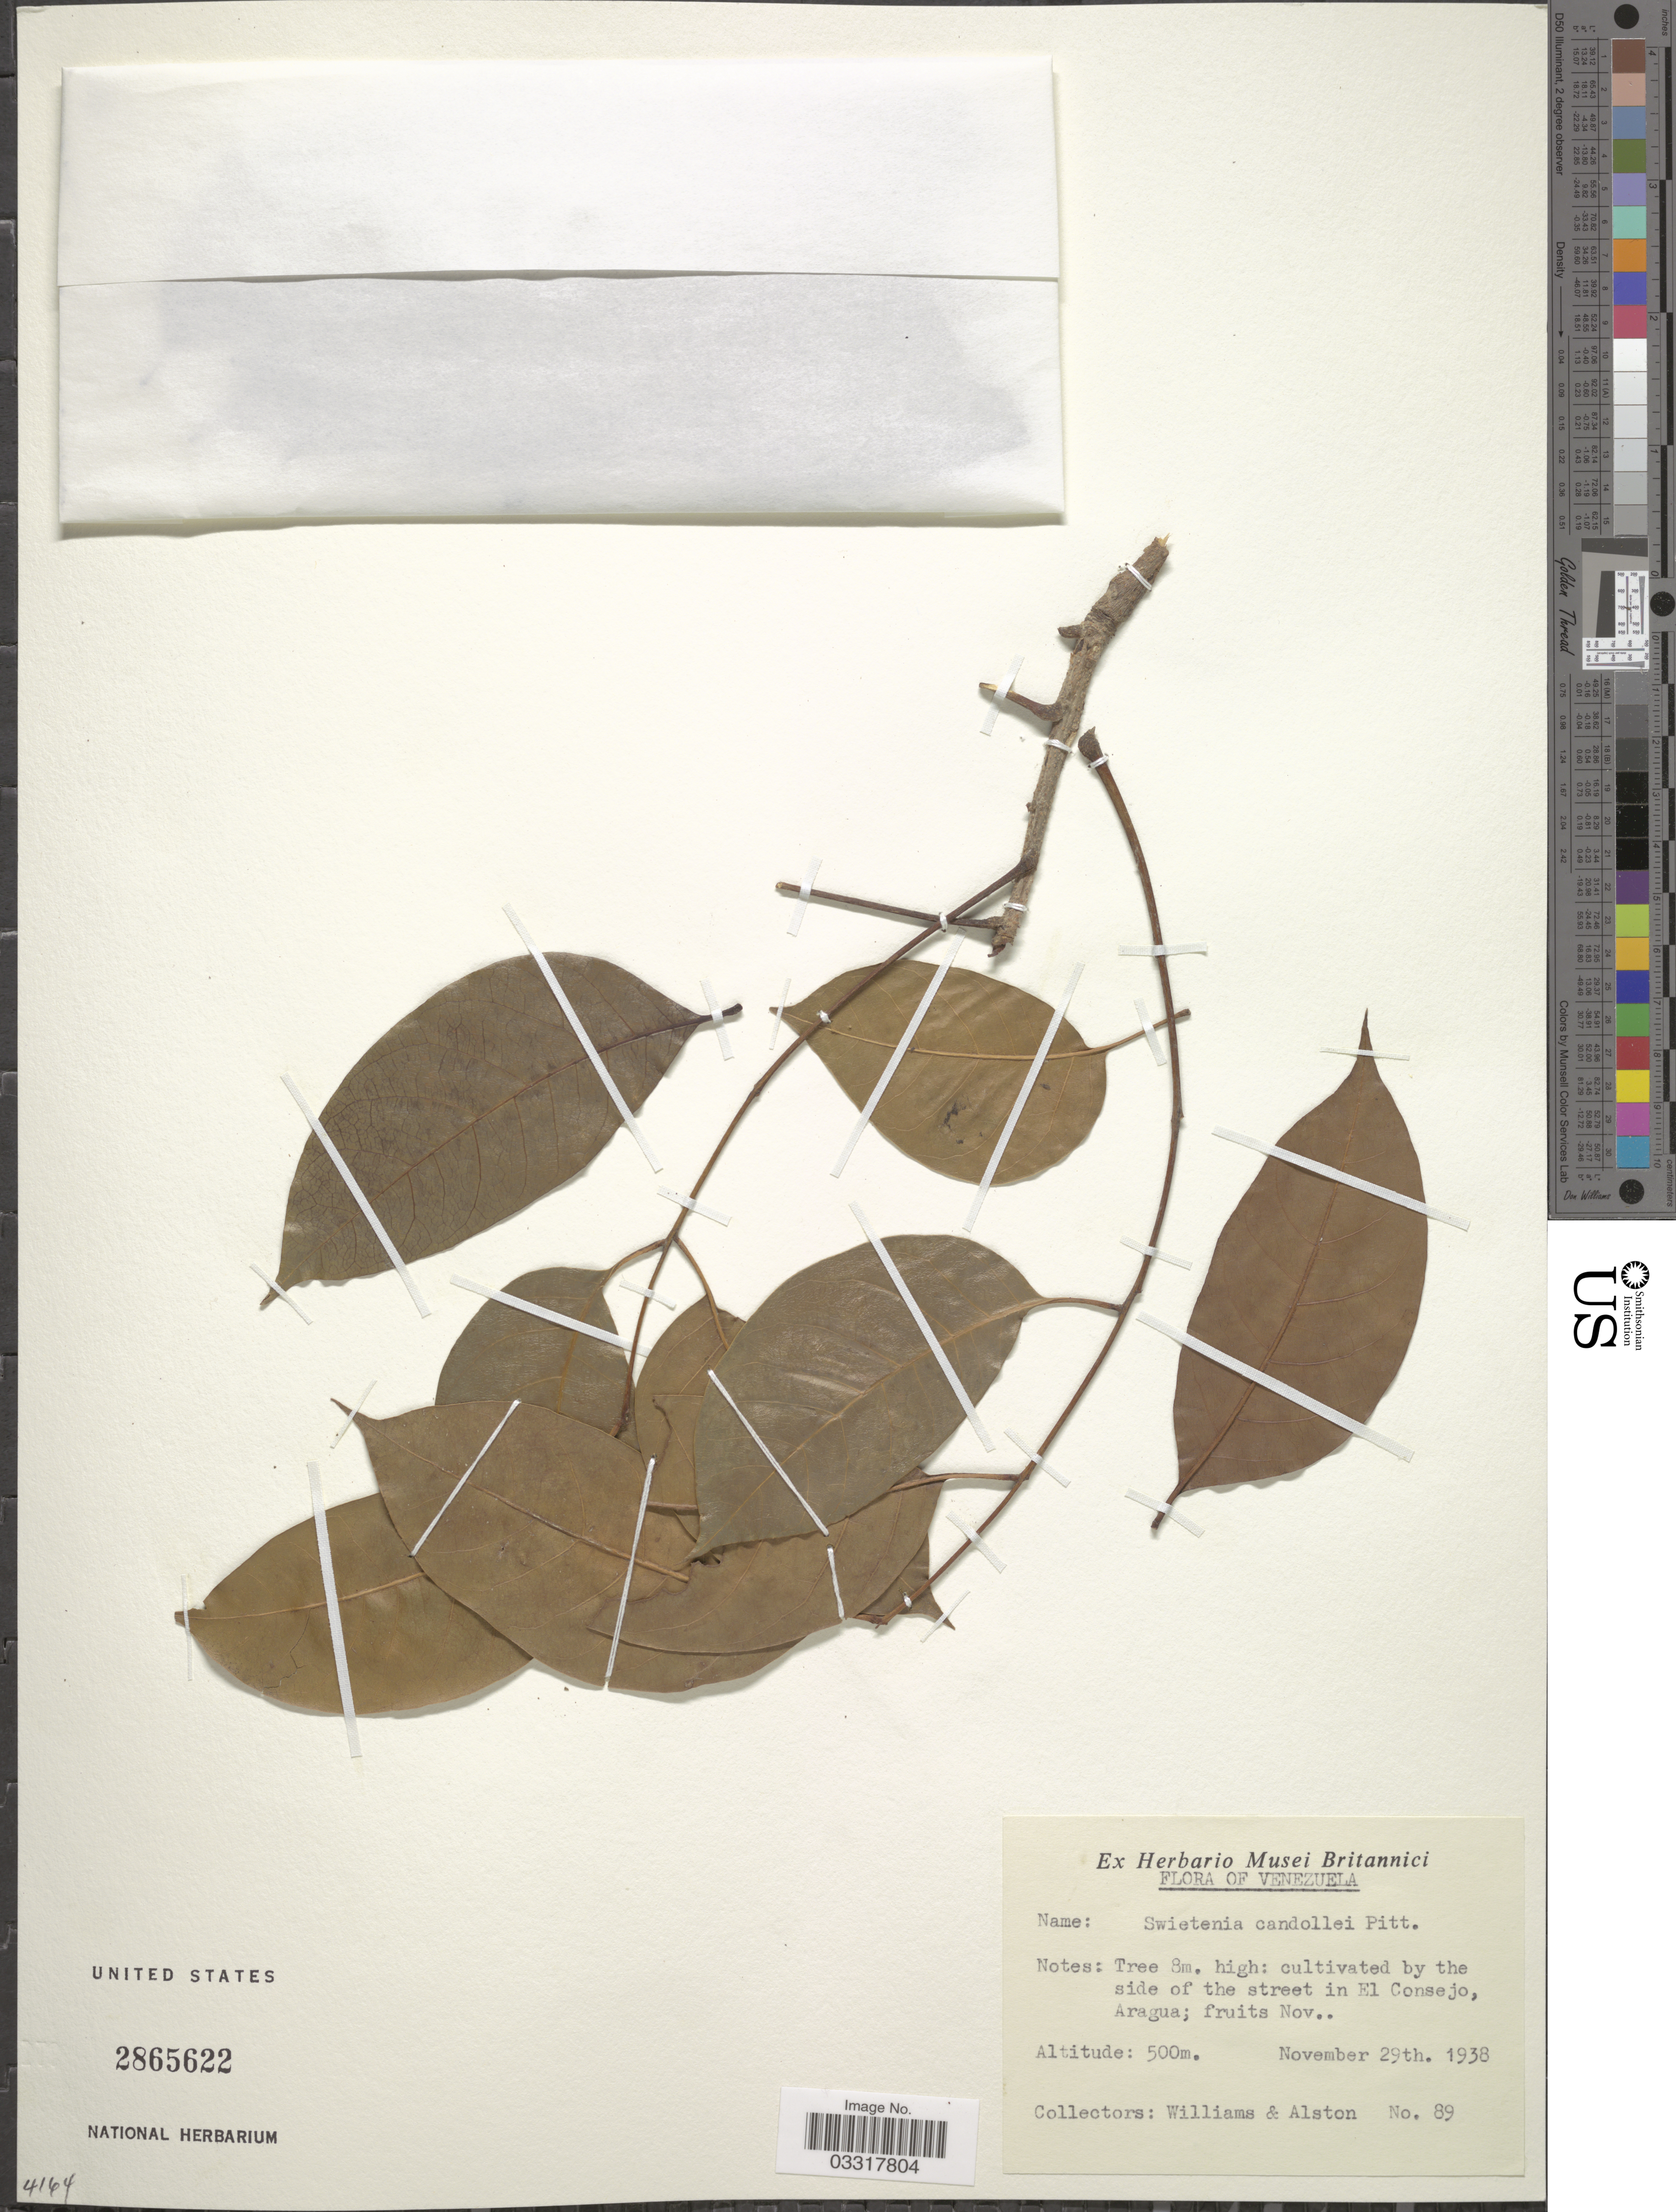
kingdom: Plantae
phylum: Tracheophyta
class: Magnoliopsida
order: Sapindales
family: Meliaceae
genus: Swietenia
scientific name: Swietenia candollei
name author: Pittier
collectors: -- Williams & Alston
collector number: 89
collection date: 1938-11-29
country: Venezuela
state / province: Aragua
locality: Cultivated by the side of the street in El Consejo.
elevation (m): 500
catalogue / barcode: US 2865622